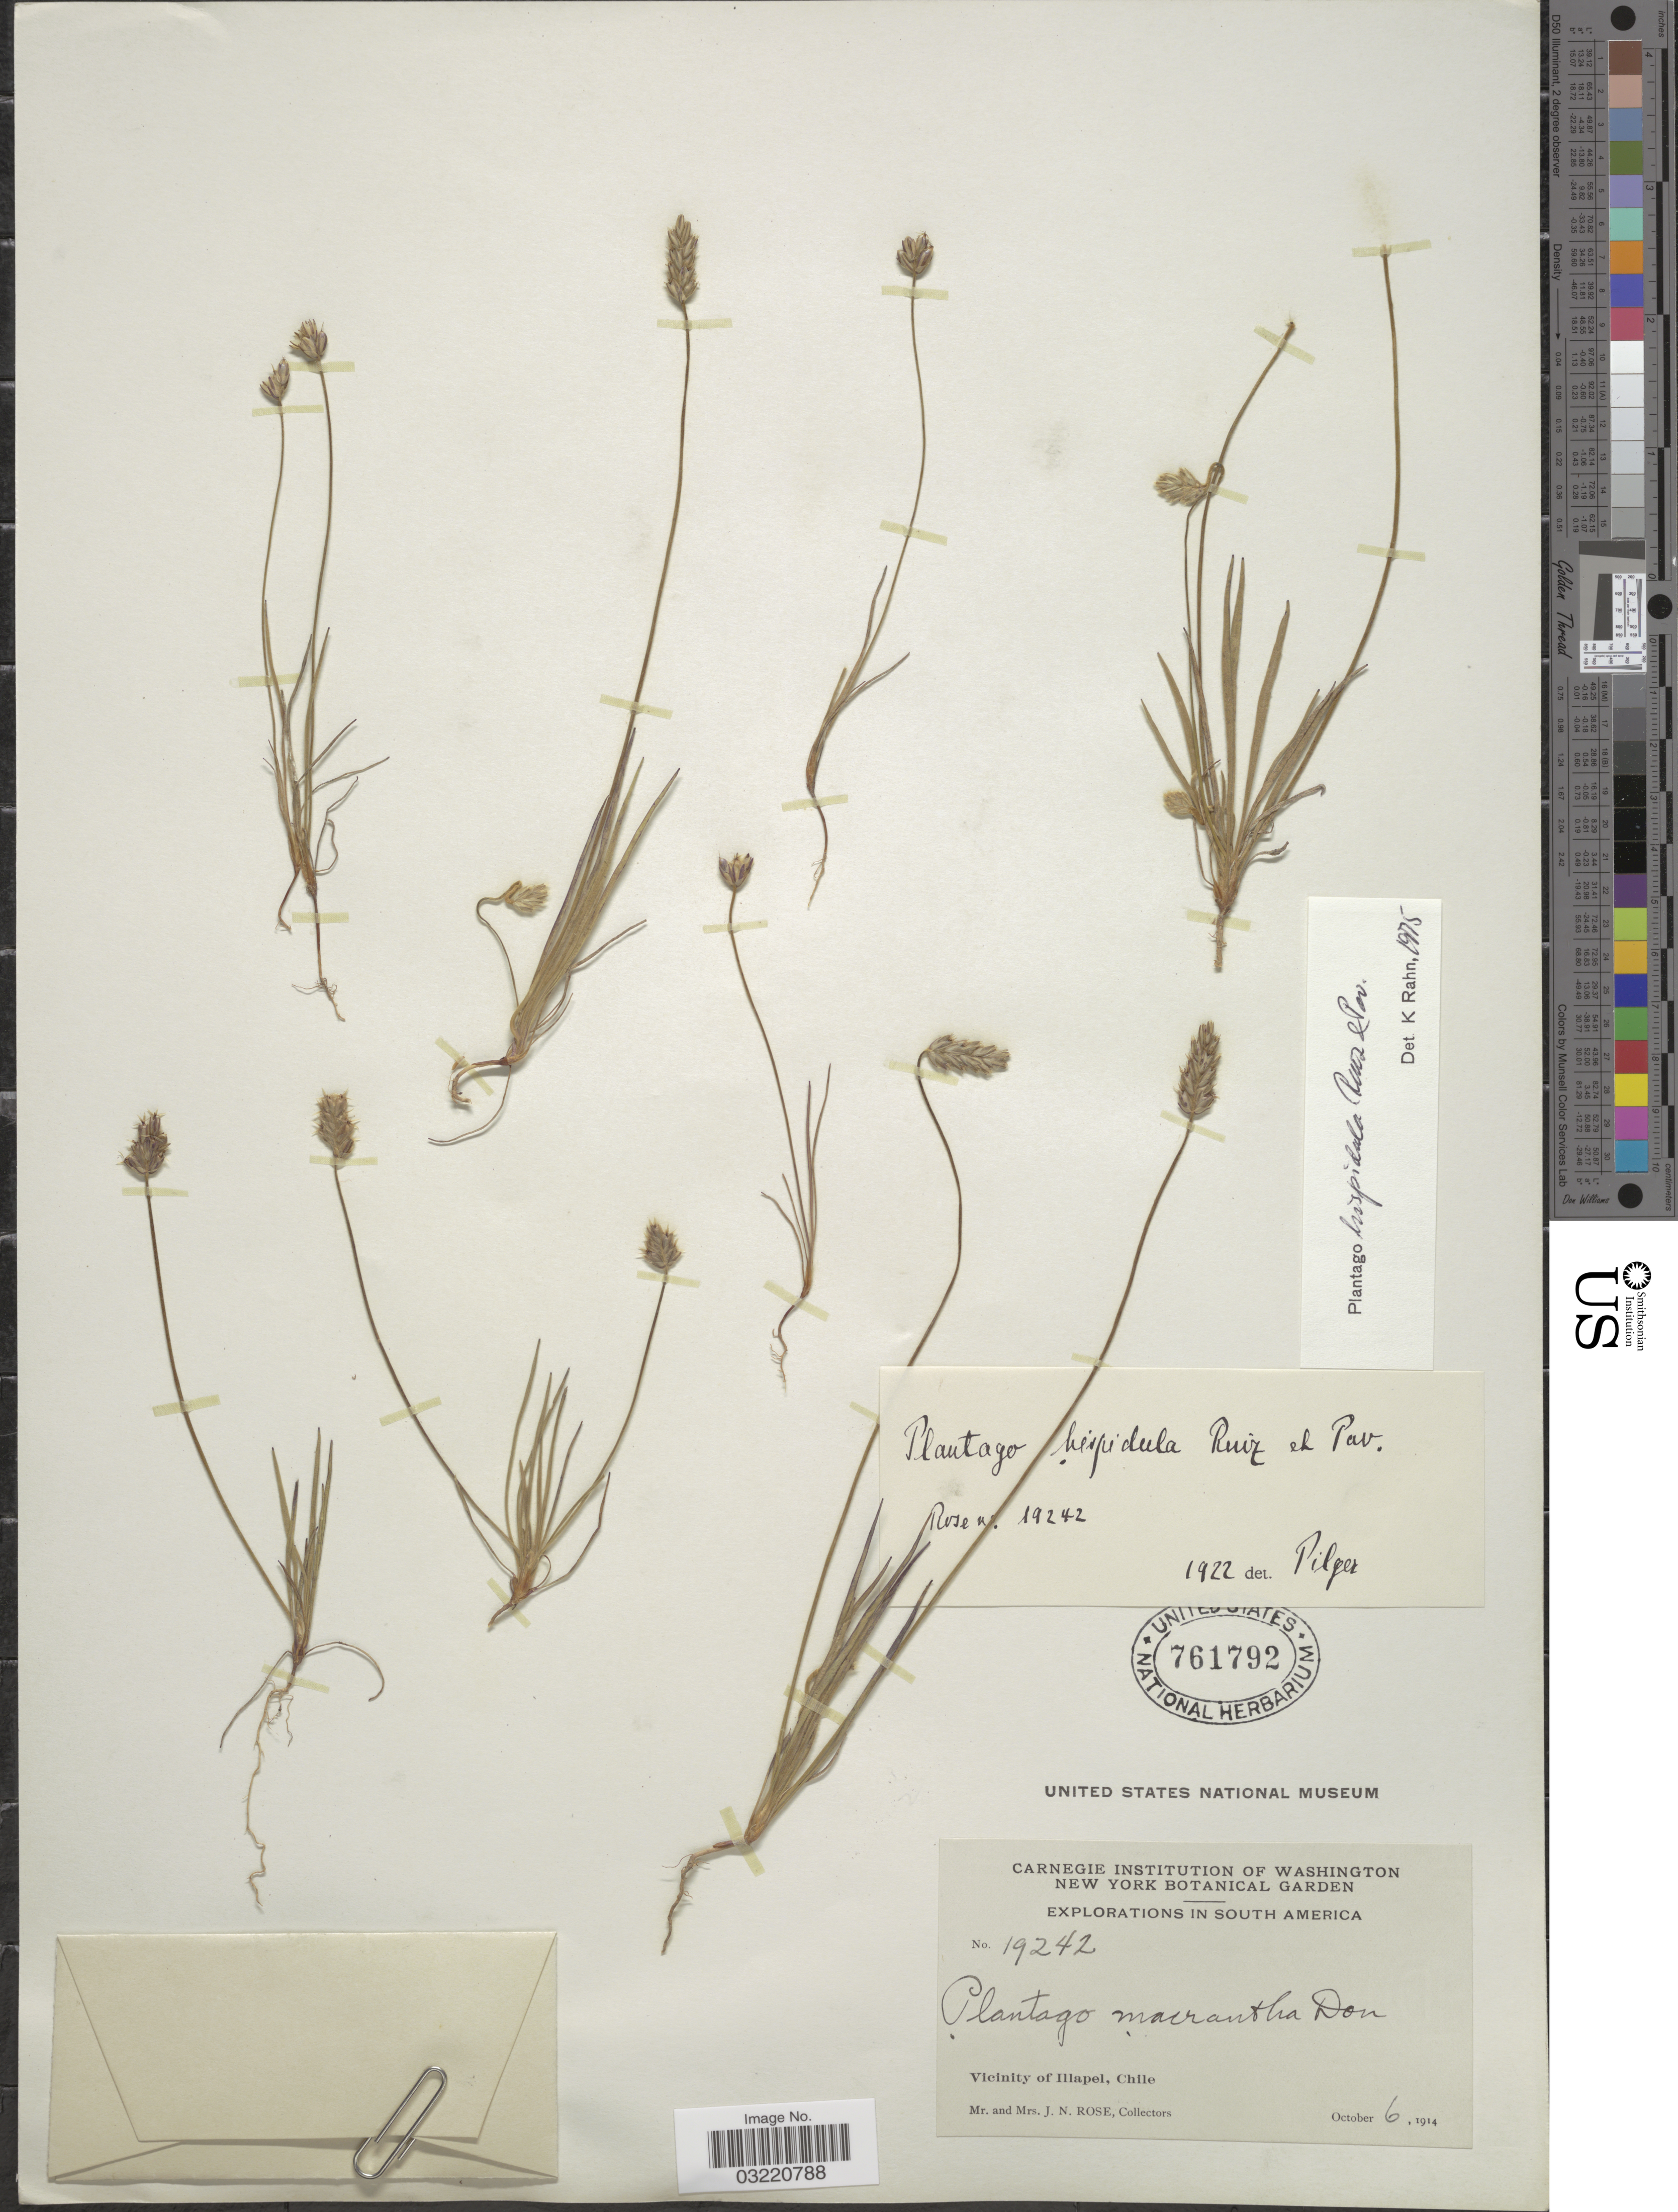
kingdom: Plantae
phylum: Tracheophyta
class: Magnoliopsida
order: Lamiales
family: Plantaginaceae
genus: Plantago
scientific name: Plantago hispidula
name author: Ruiz & Pav.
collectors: J. N. Rose & L. B. Rose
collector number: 19242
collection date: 1914-10-06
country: Chile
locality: Vicinity of Illapel.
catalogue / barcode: US 761792